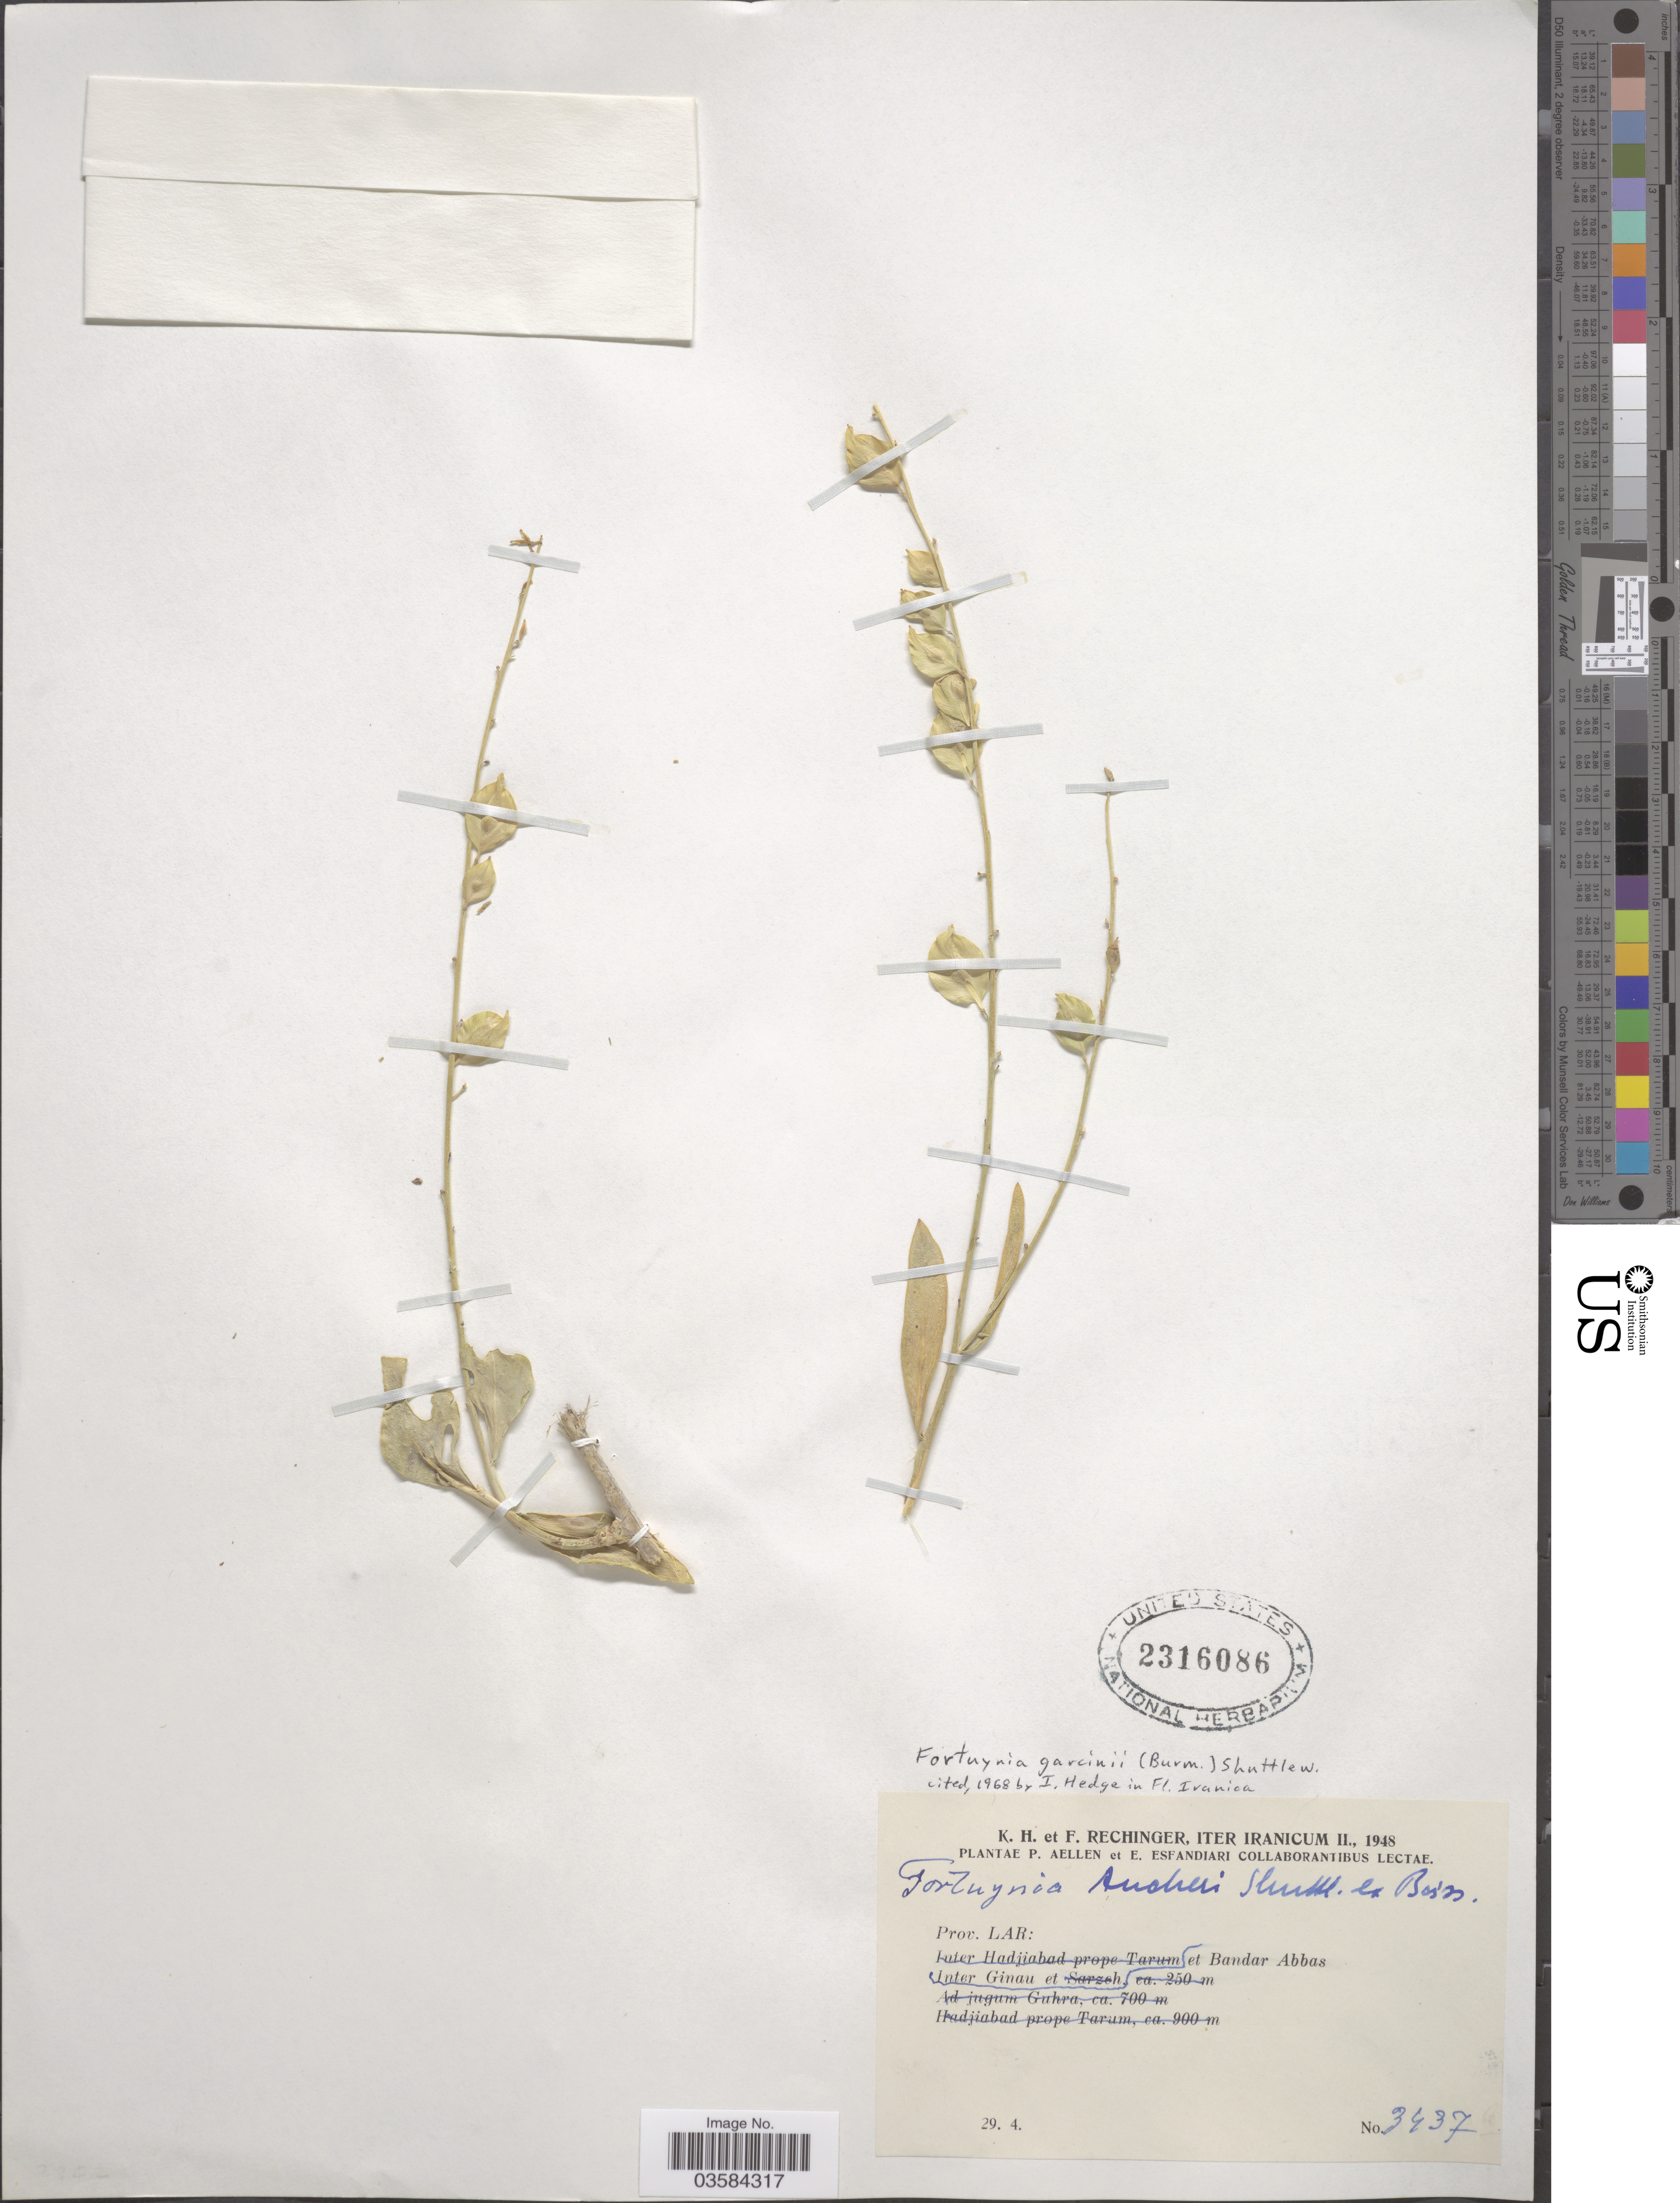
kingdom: Plantae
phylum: Tracheophyta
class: Magnoliopsida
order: Brassicales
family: Brassicaceae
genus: Fortuynia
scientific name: Fortuynia garcinii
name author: (Burm. f.) Shuttlew. ex Boiss.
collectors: K. H. Rechinger, F. Rechinger, P. Aellen & E. Esfandiari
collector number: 3437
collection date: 1948-04-29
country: Iran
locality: Prov. Lar. Bandar Abbas.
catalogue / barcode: US 2316086